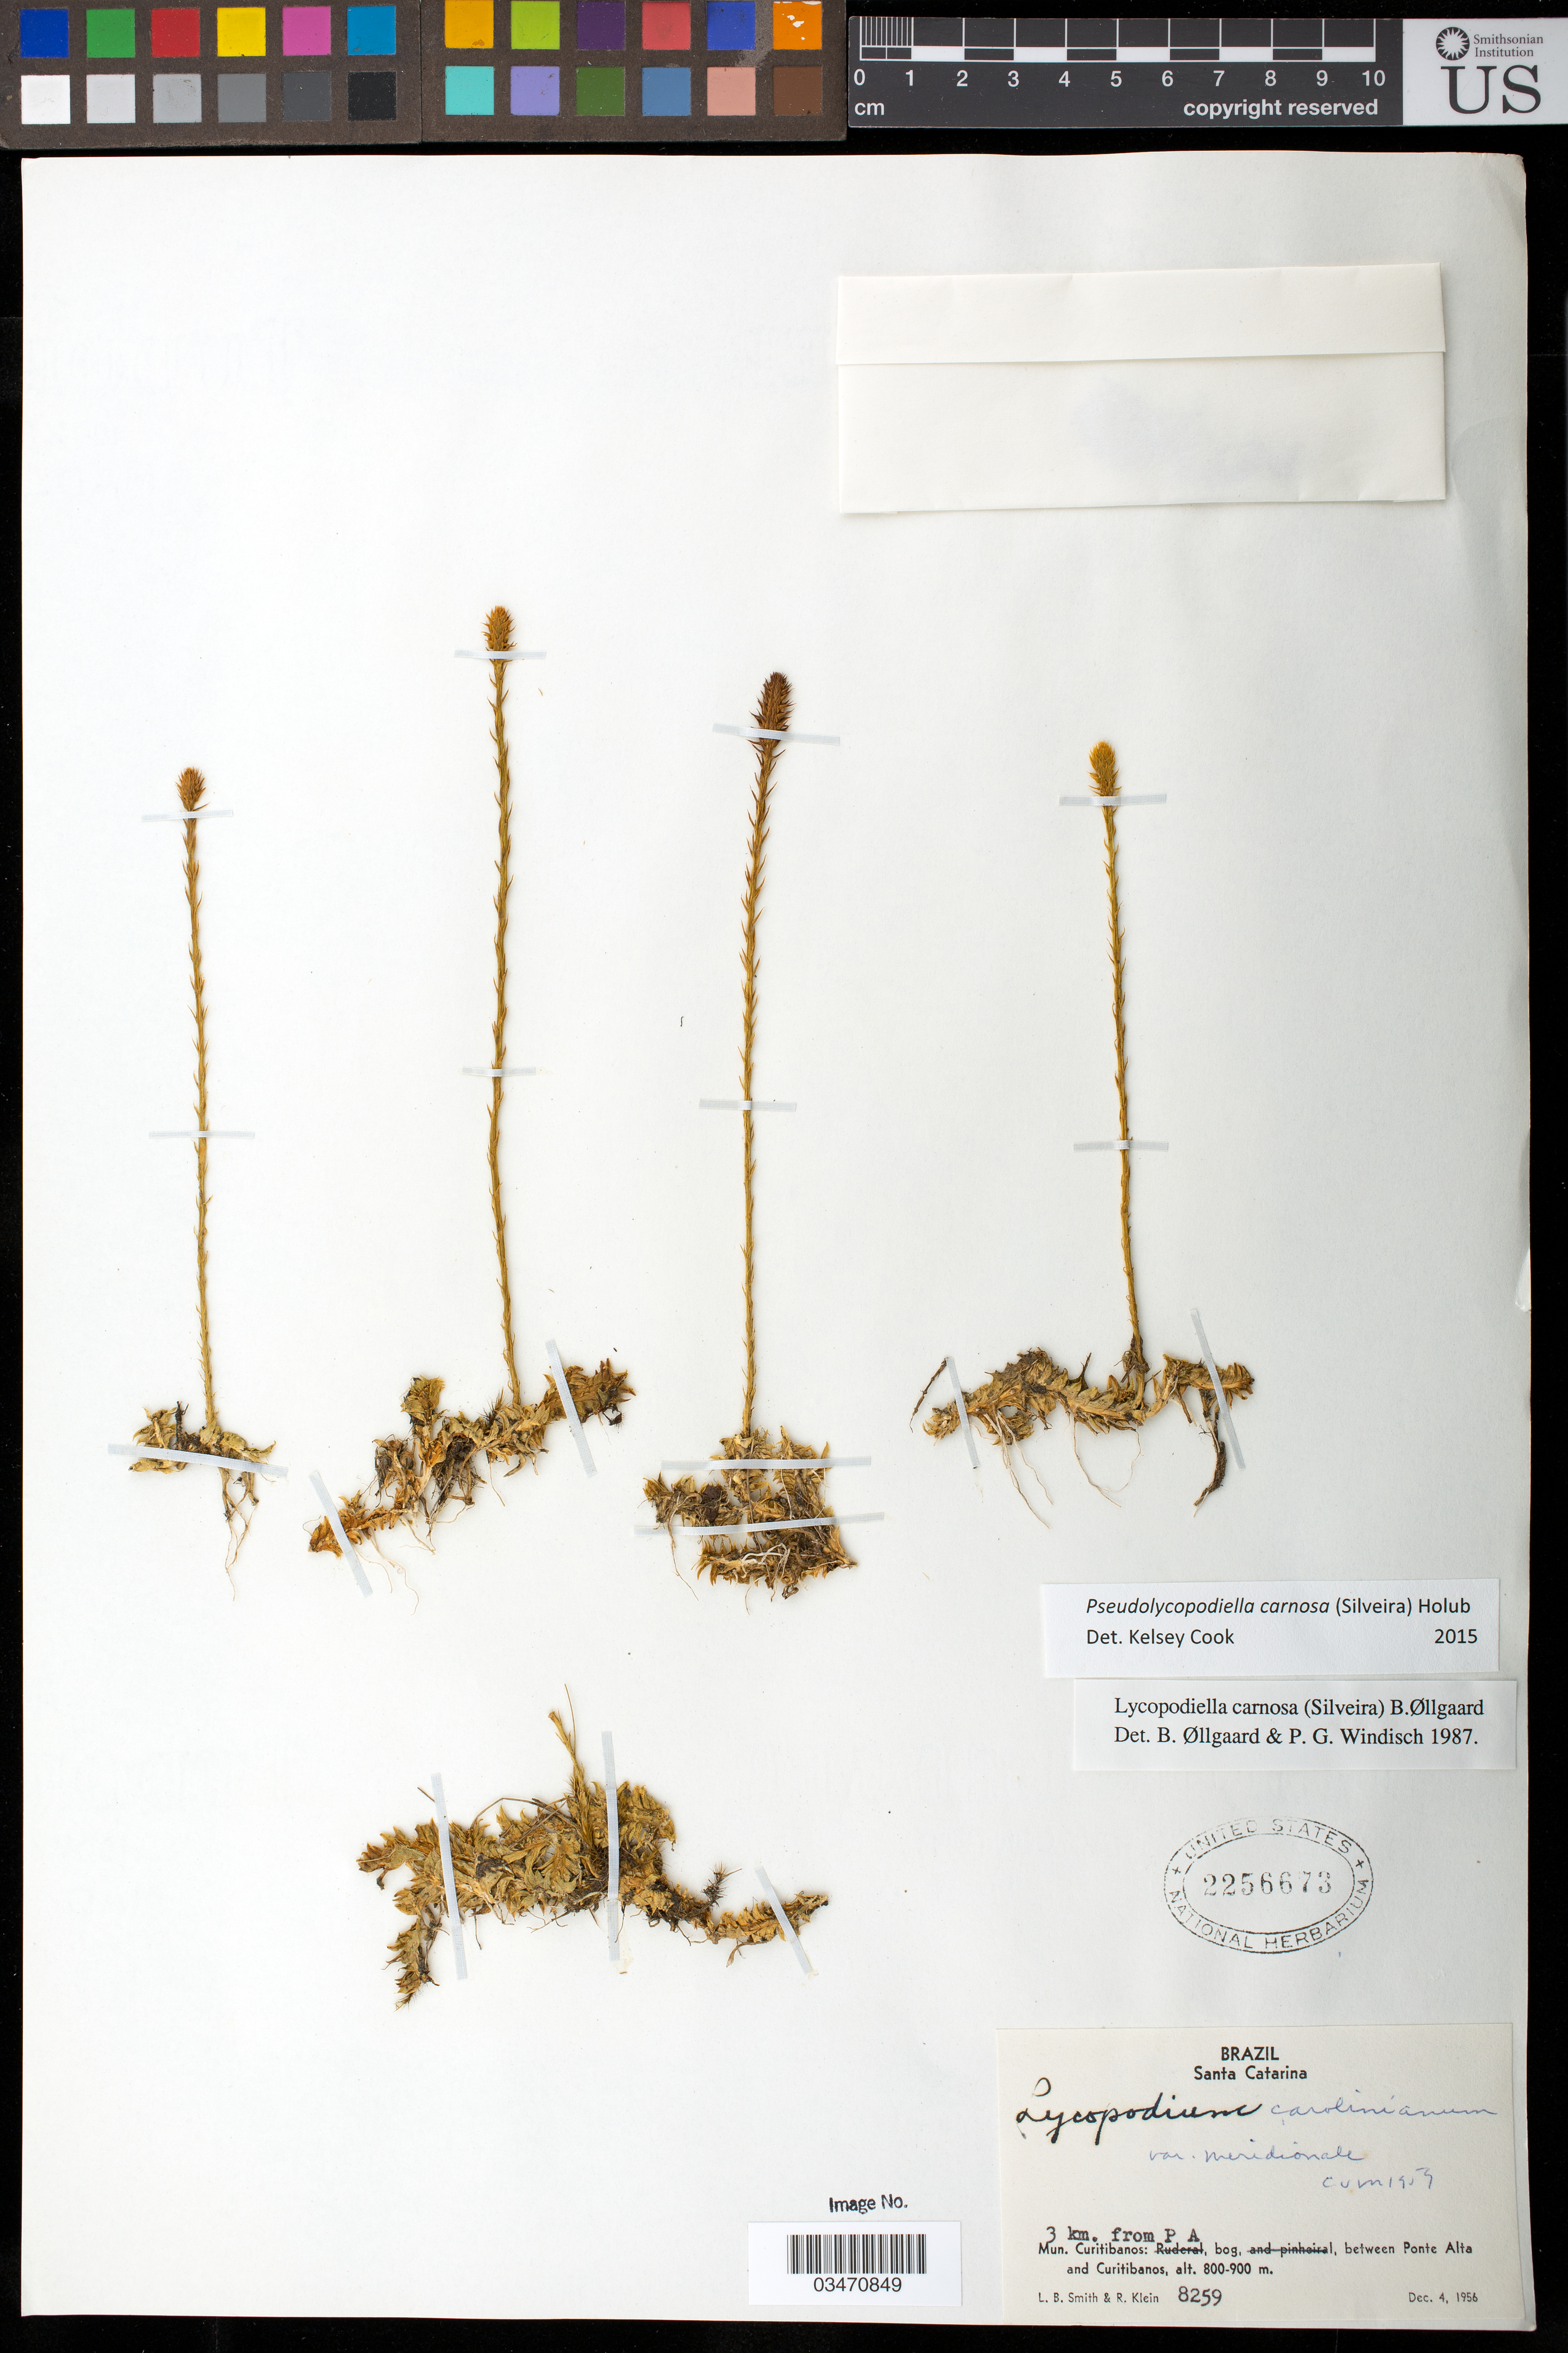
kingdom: Plantae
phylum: Tracheophyta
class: Lycopodiopsida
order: Lycopodiales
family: Lycopodiaceae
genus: Pseudolycopodiella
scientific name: Pseudolycopodiella carnosa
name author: (Silveira) Holub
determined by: Cook, K.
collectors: L. Smith & R. M. Klein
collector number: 8259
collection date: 1956-12-04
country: Brazil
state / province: Santa Catarina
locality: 3 km from P A Mun. Curitibanos: bog, between Ponte Alta and Curitibanos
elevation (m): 800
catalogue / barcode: US 2256673